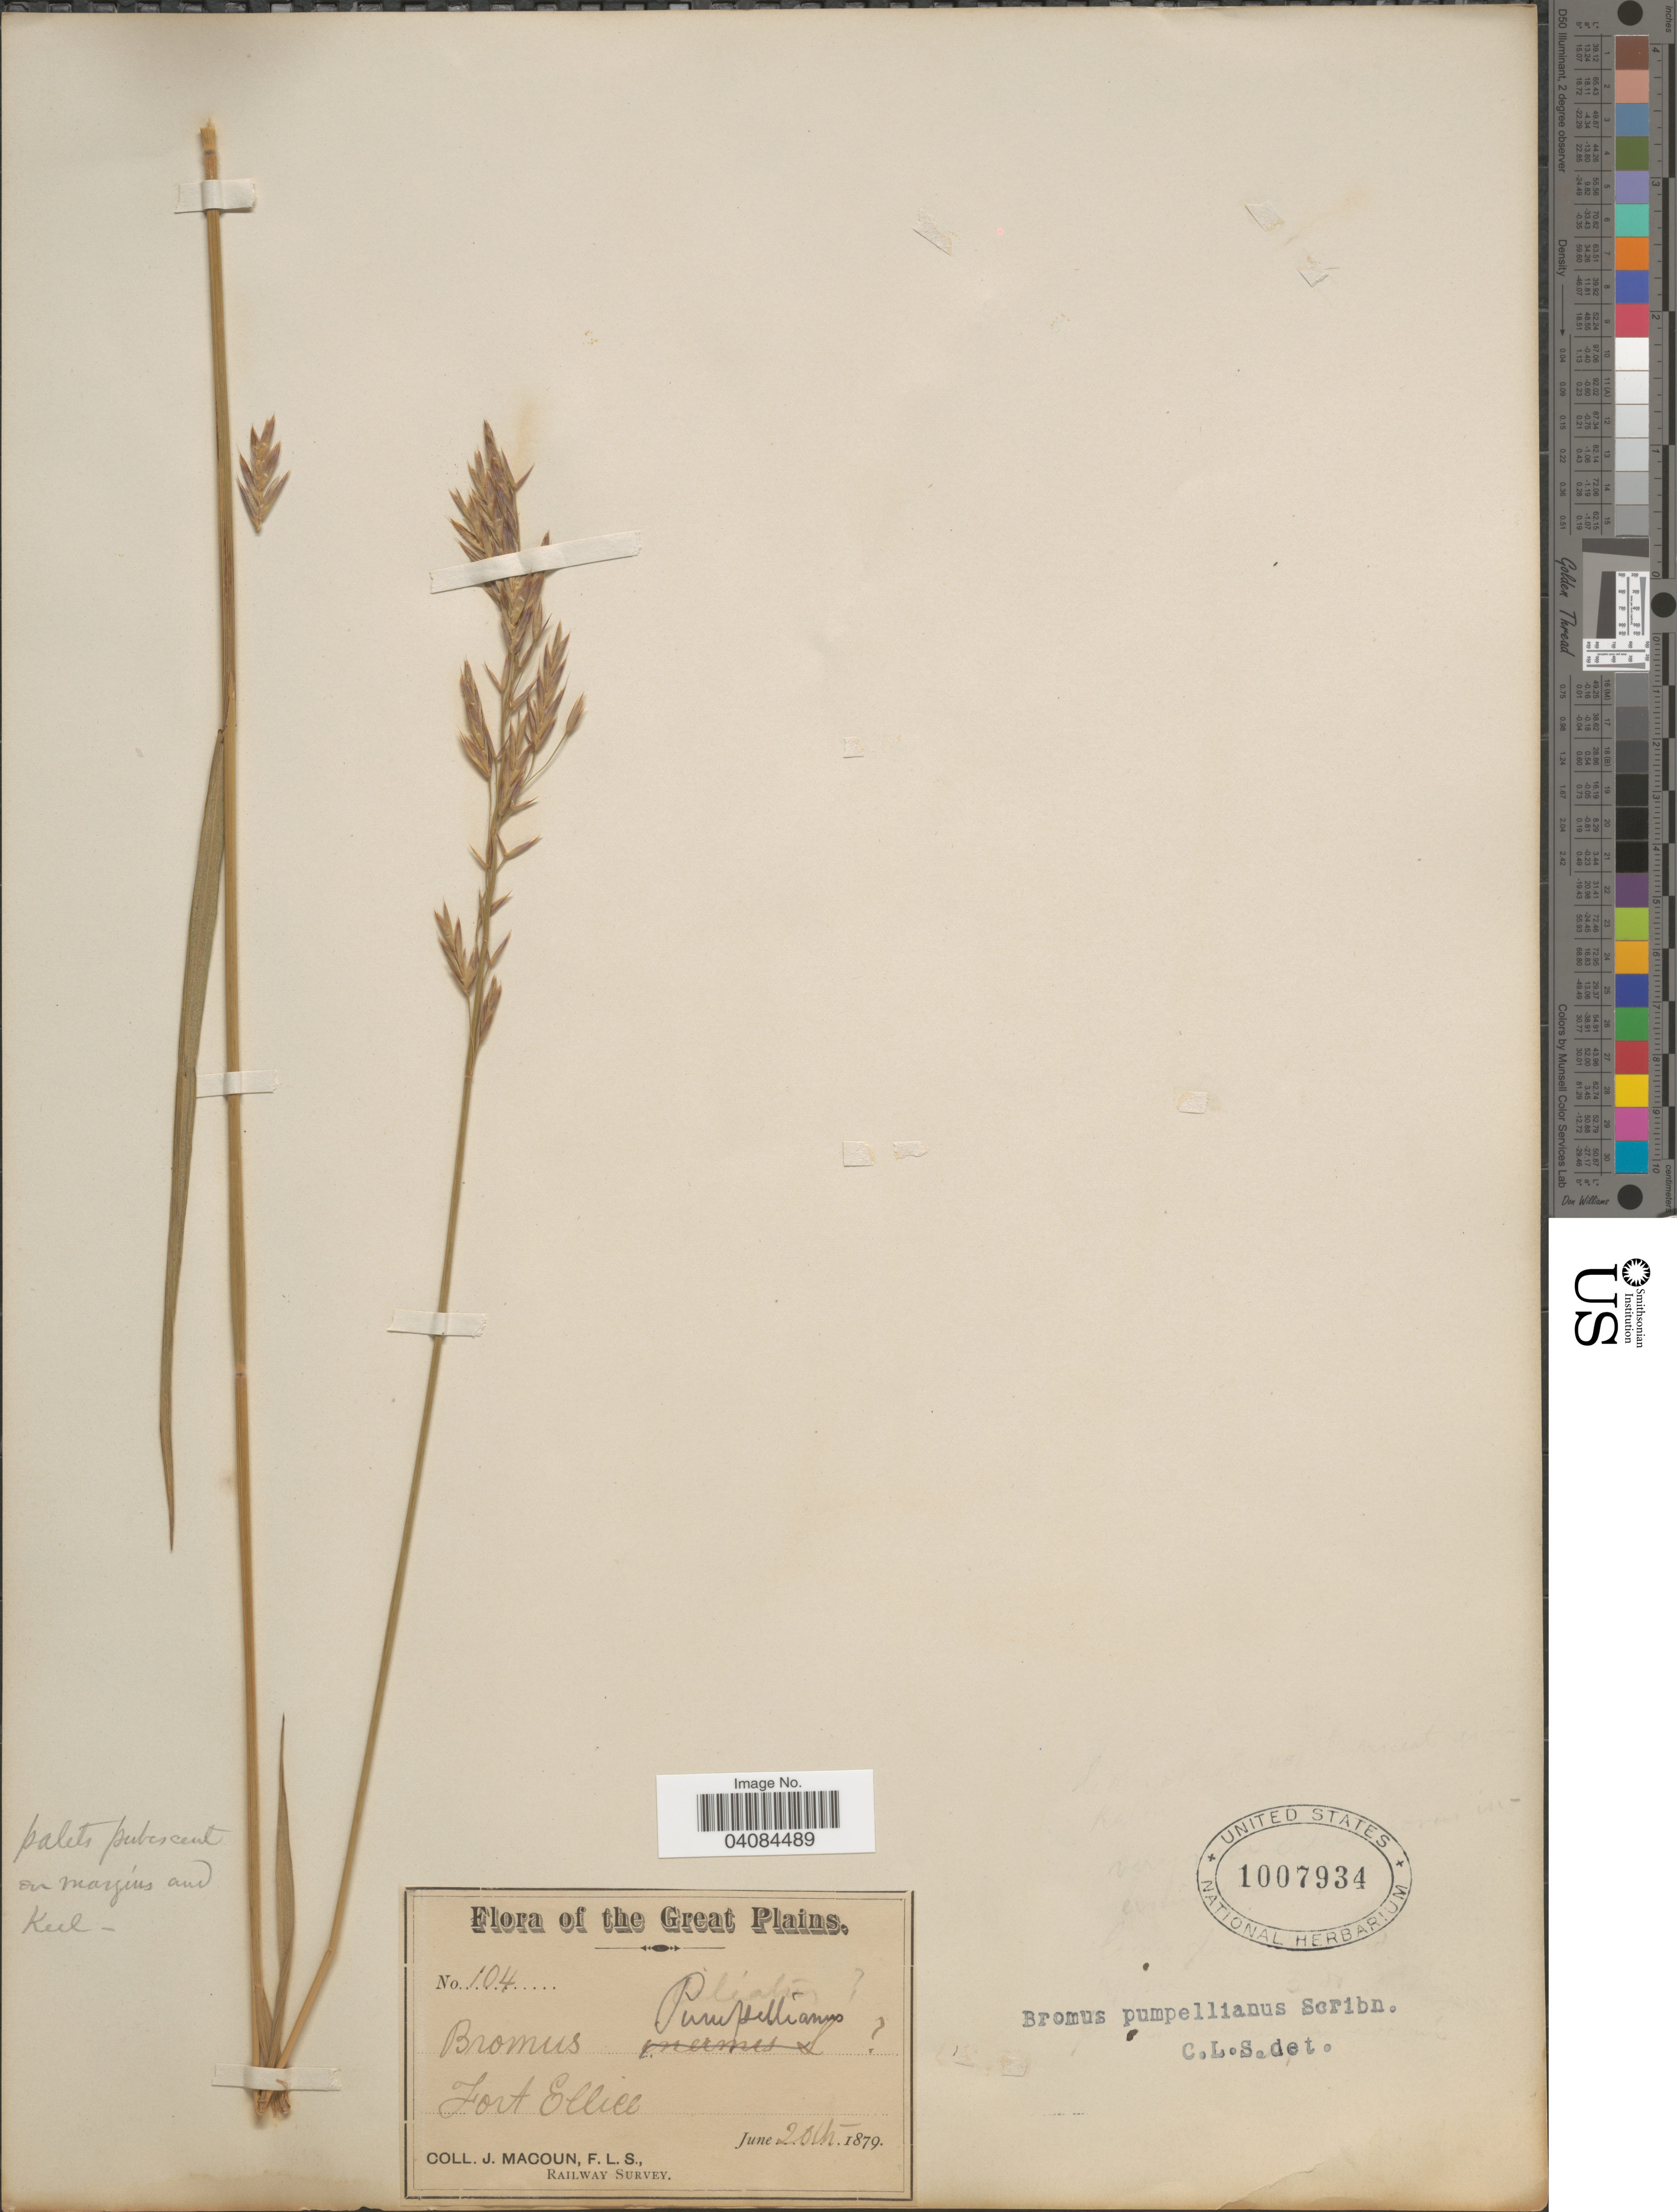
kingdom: Plantae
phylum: Tracheophyta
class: Liliopsida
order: Poales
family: Poaceae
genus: Bromus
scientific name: Bromus pumpellianus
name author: Scribn.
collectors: J. Macoun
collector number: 104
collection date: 1879-06-20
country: Canada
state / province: Manitoba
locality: The Great Plains. Fort Ellice.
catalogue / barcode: US 1007934